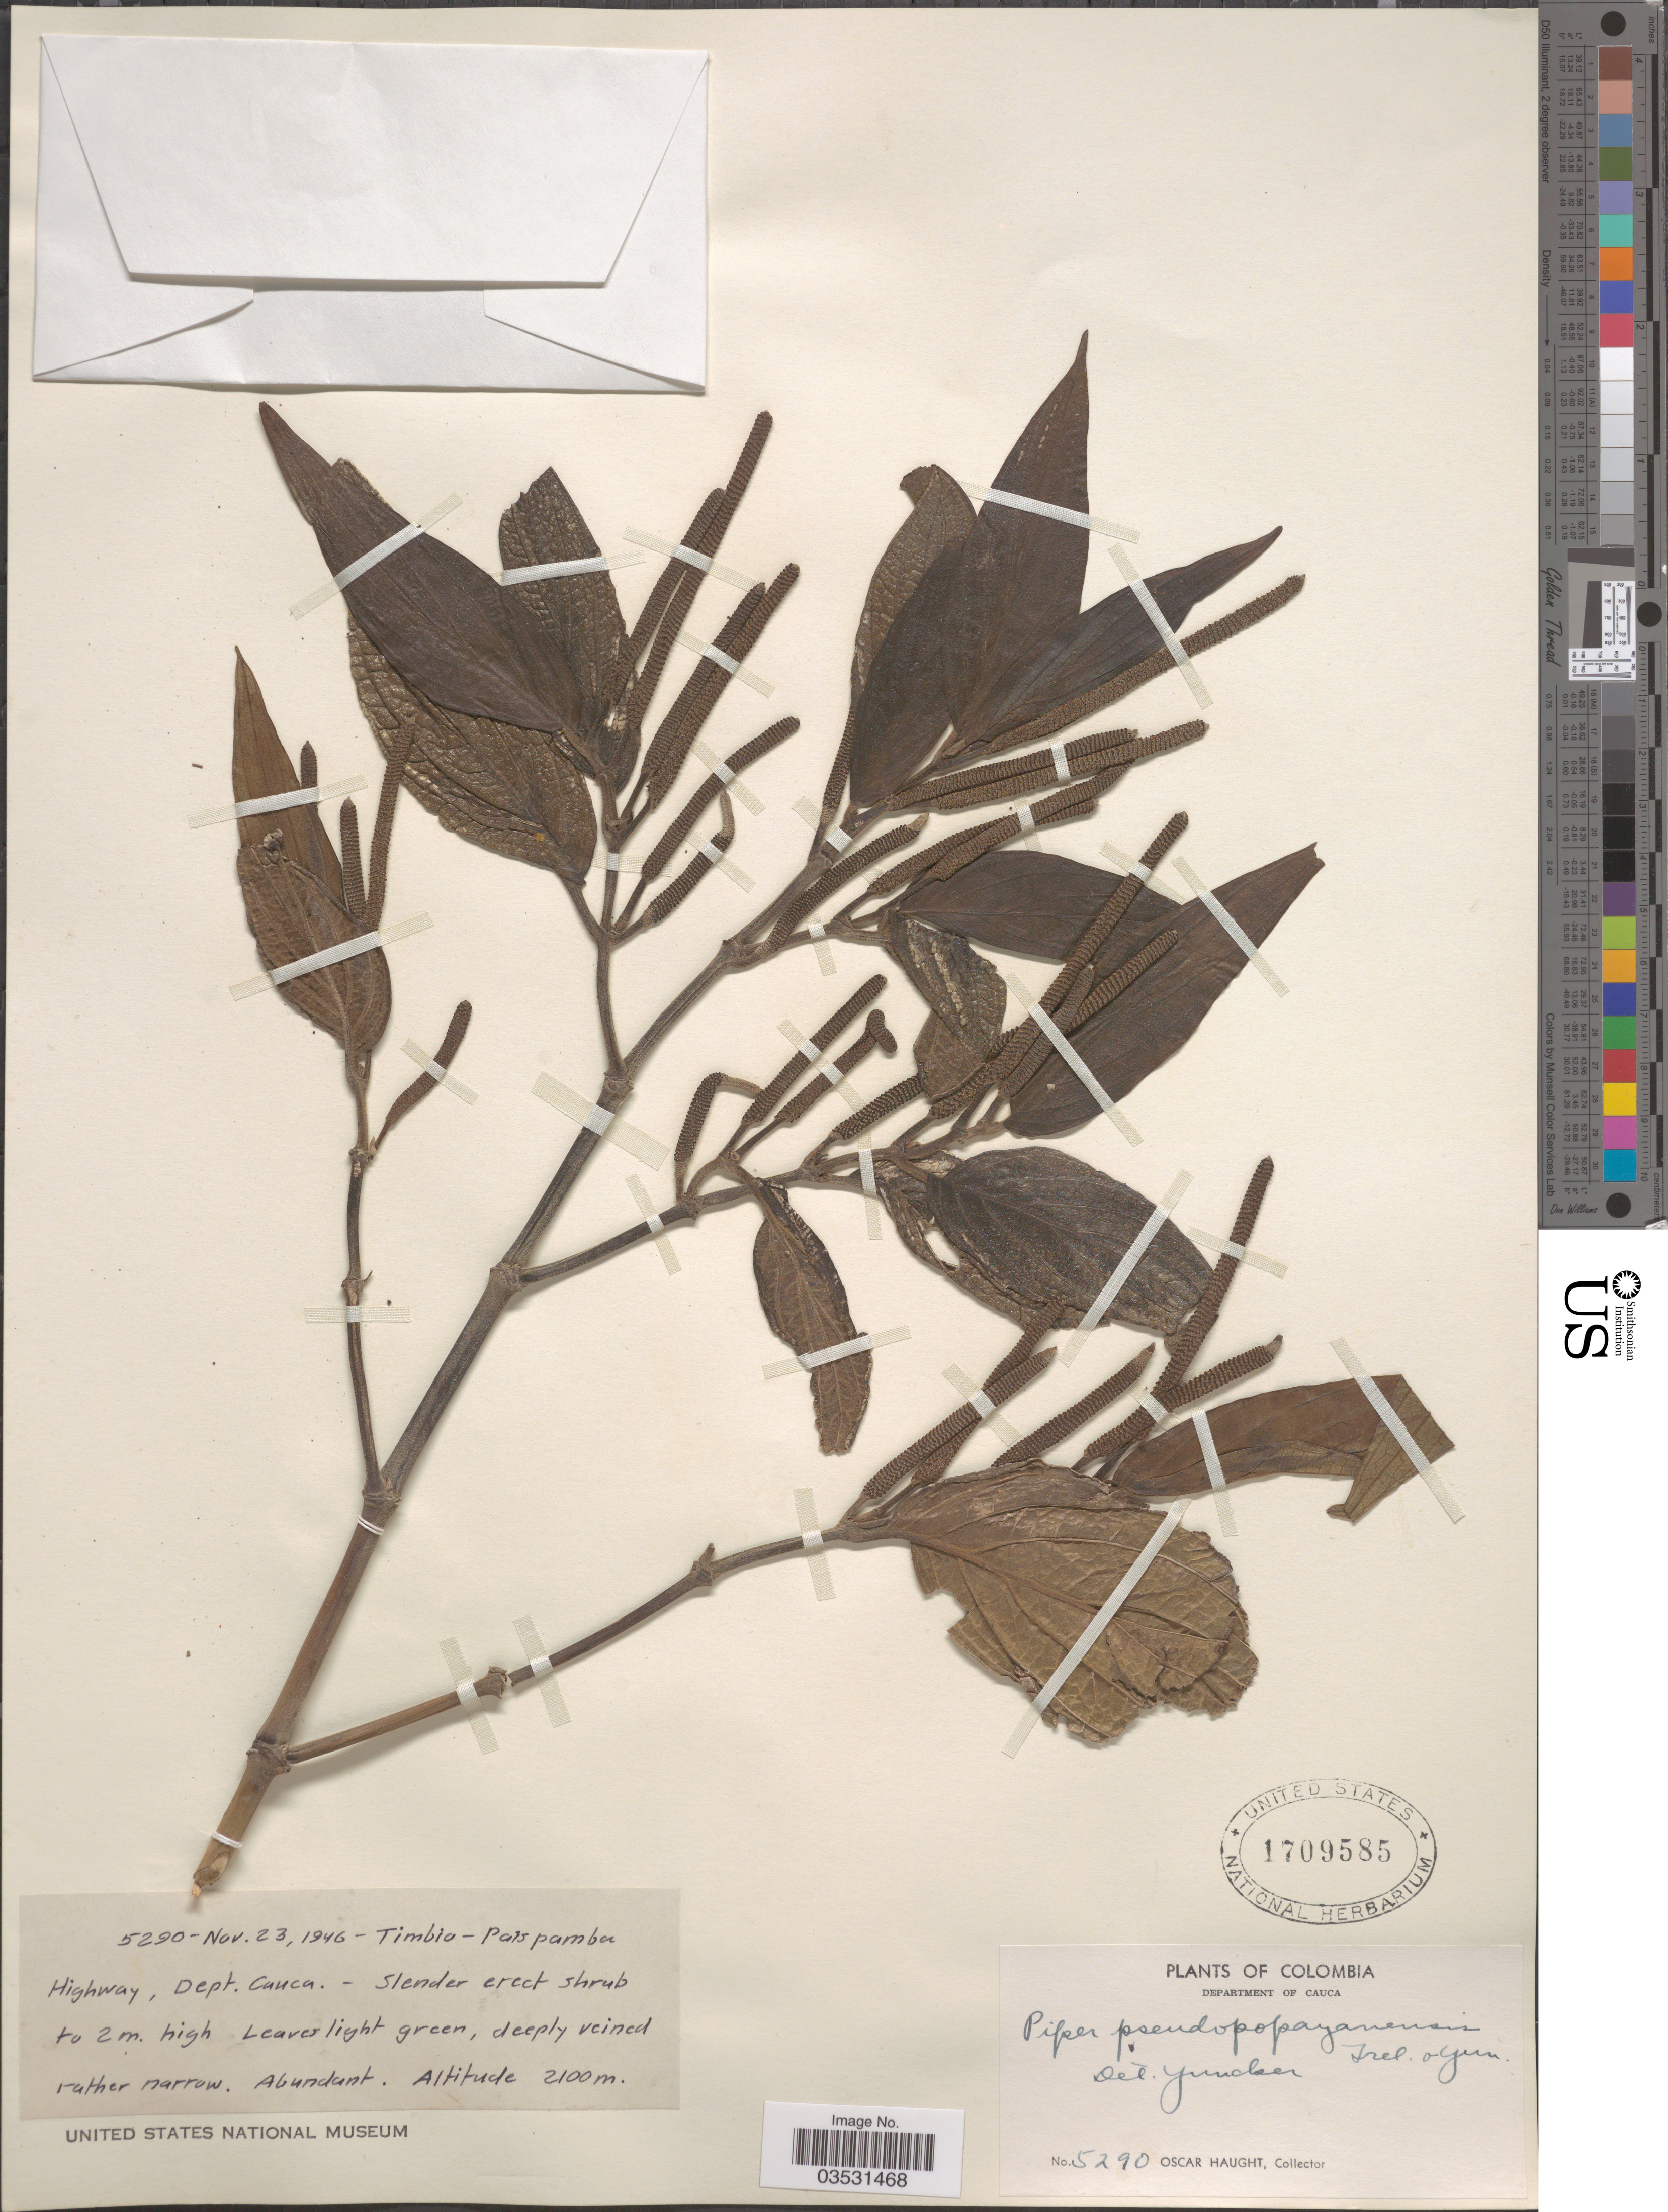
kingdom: Plantae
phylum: Tracheophyta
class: Magnoliopsida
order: Piperales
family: Piperaceae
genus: Piper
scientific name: Piper pseudopopayanense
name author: Trel. & Yunck.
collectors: O. Haught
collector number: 5290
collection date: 1946-11-23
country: Colombia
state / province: Cauca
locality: Timbio-Paispamba Highway, Department of Cauca..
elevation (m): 2100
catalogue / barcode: US 1709585